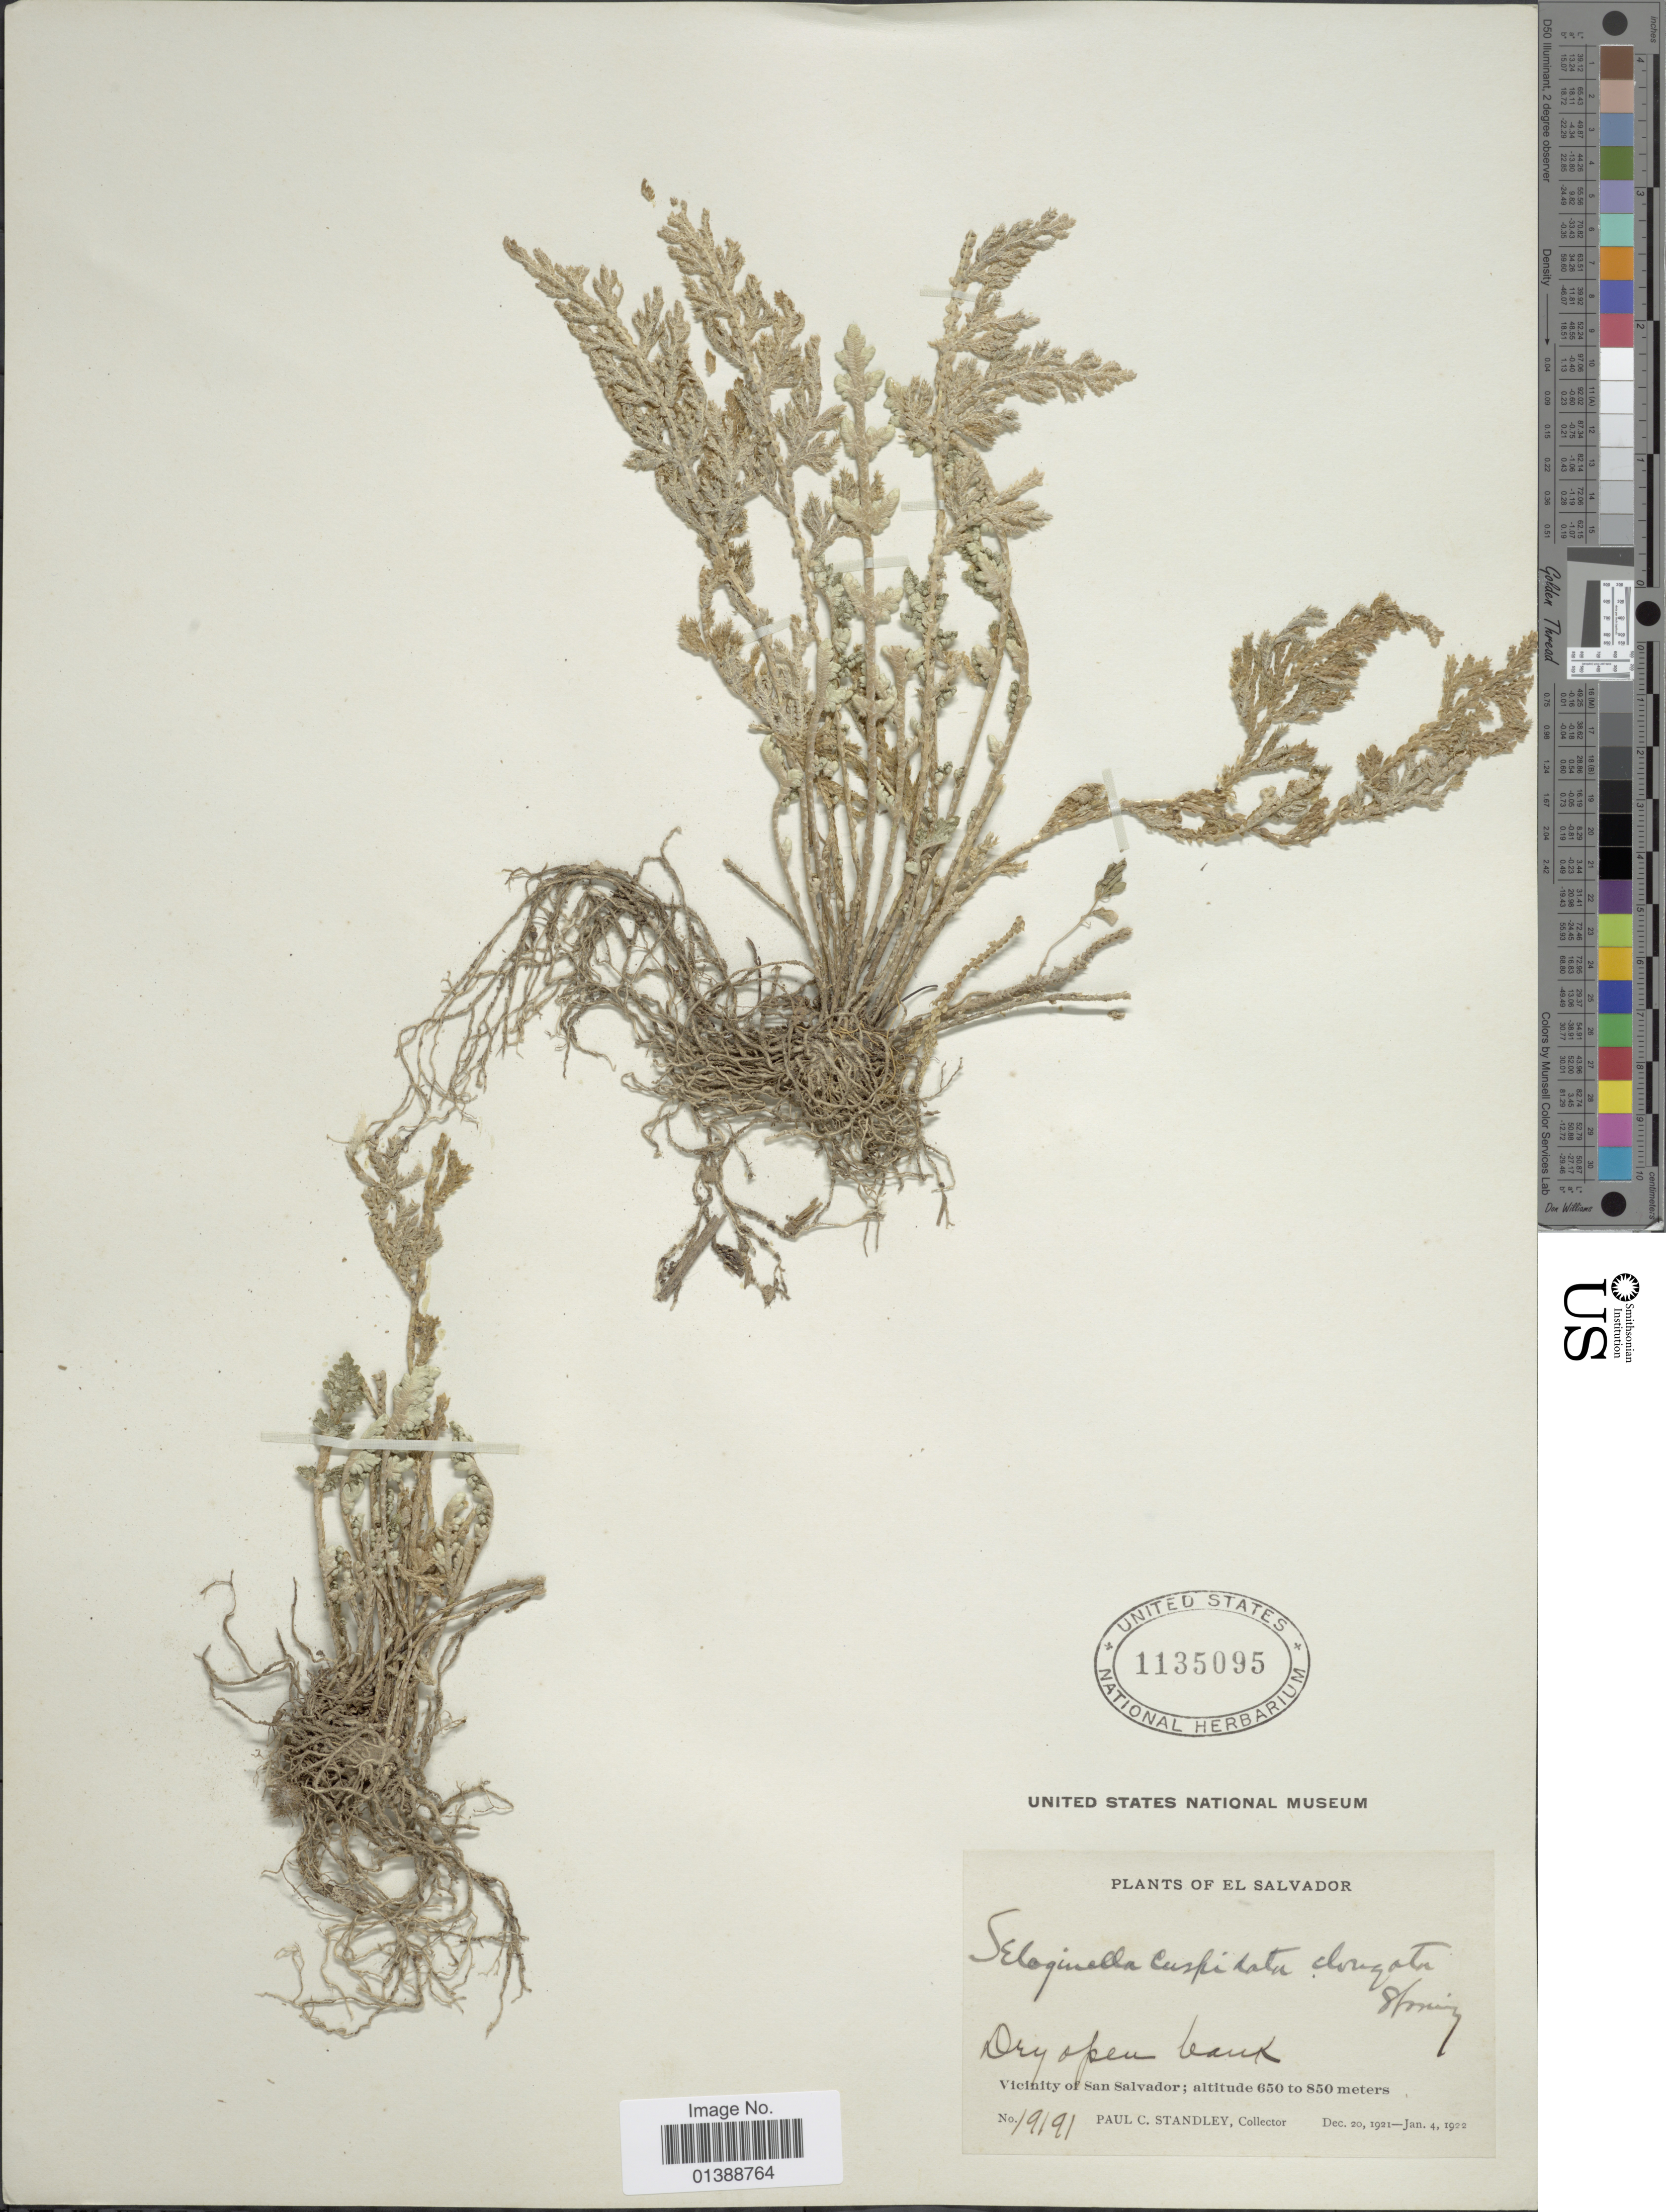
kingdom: Plantae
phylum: Tracheophyta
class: Lycopodiopsida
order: Selaginellales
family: Selaginellaceae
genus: Selaginella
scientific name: Selaginella pallescens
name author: (C. Presl) Spring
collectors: P. C. Standley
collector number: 19191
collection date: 1921-12-20/1922-01-04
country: El Salvador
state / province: San Salvador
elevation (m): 650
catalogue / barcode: US 1135095